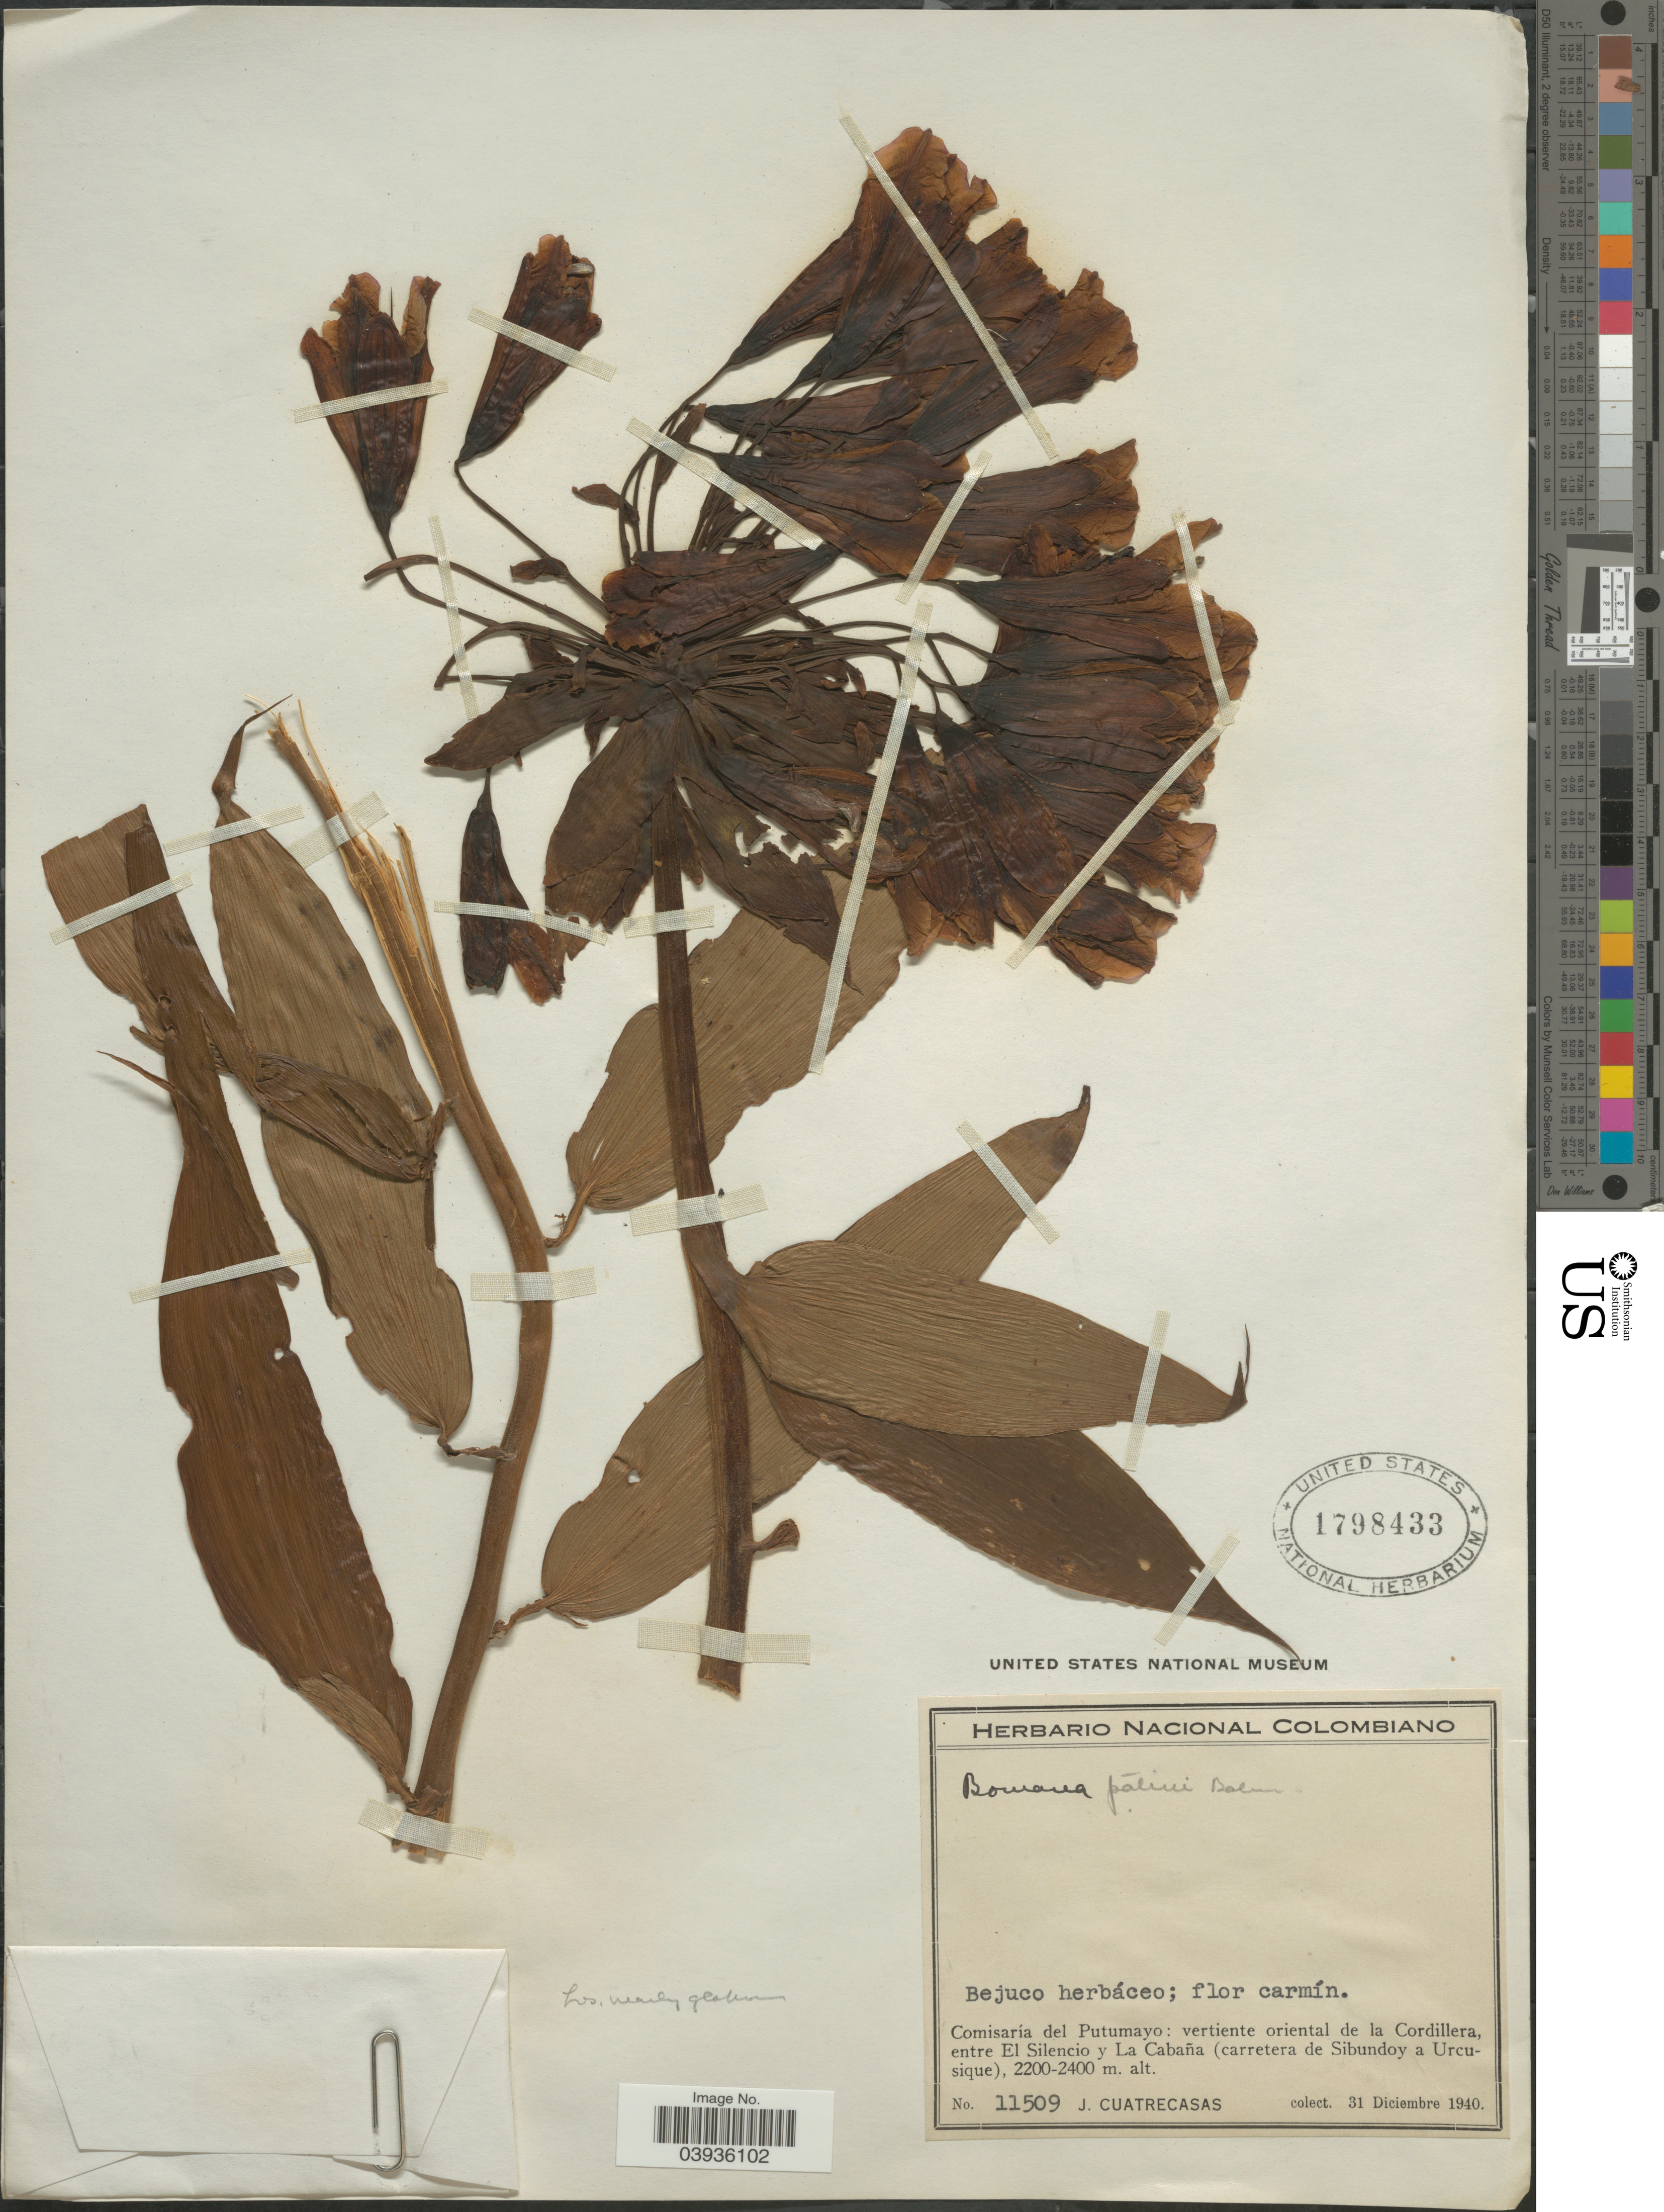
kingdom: Plantae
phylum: Tracheophyta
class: Liliopsida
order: Liliales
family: Alstroemeriaceae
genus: Bomarea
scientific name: Bomarea patinii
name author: Baker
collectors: J. Cuatrecasas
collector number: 11509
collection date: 1940-12-31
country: Colombia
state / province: Putumayo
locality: Comisaría del Putumayo: vertiente oriental de la Cordillera, entre El Silencio y La Cabaña (carretera de Sibundoy a Urcusique).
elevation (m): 2200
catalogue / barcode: US 1798433